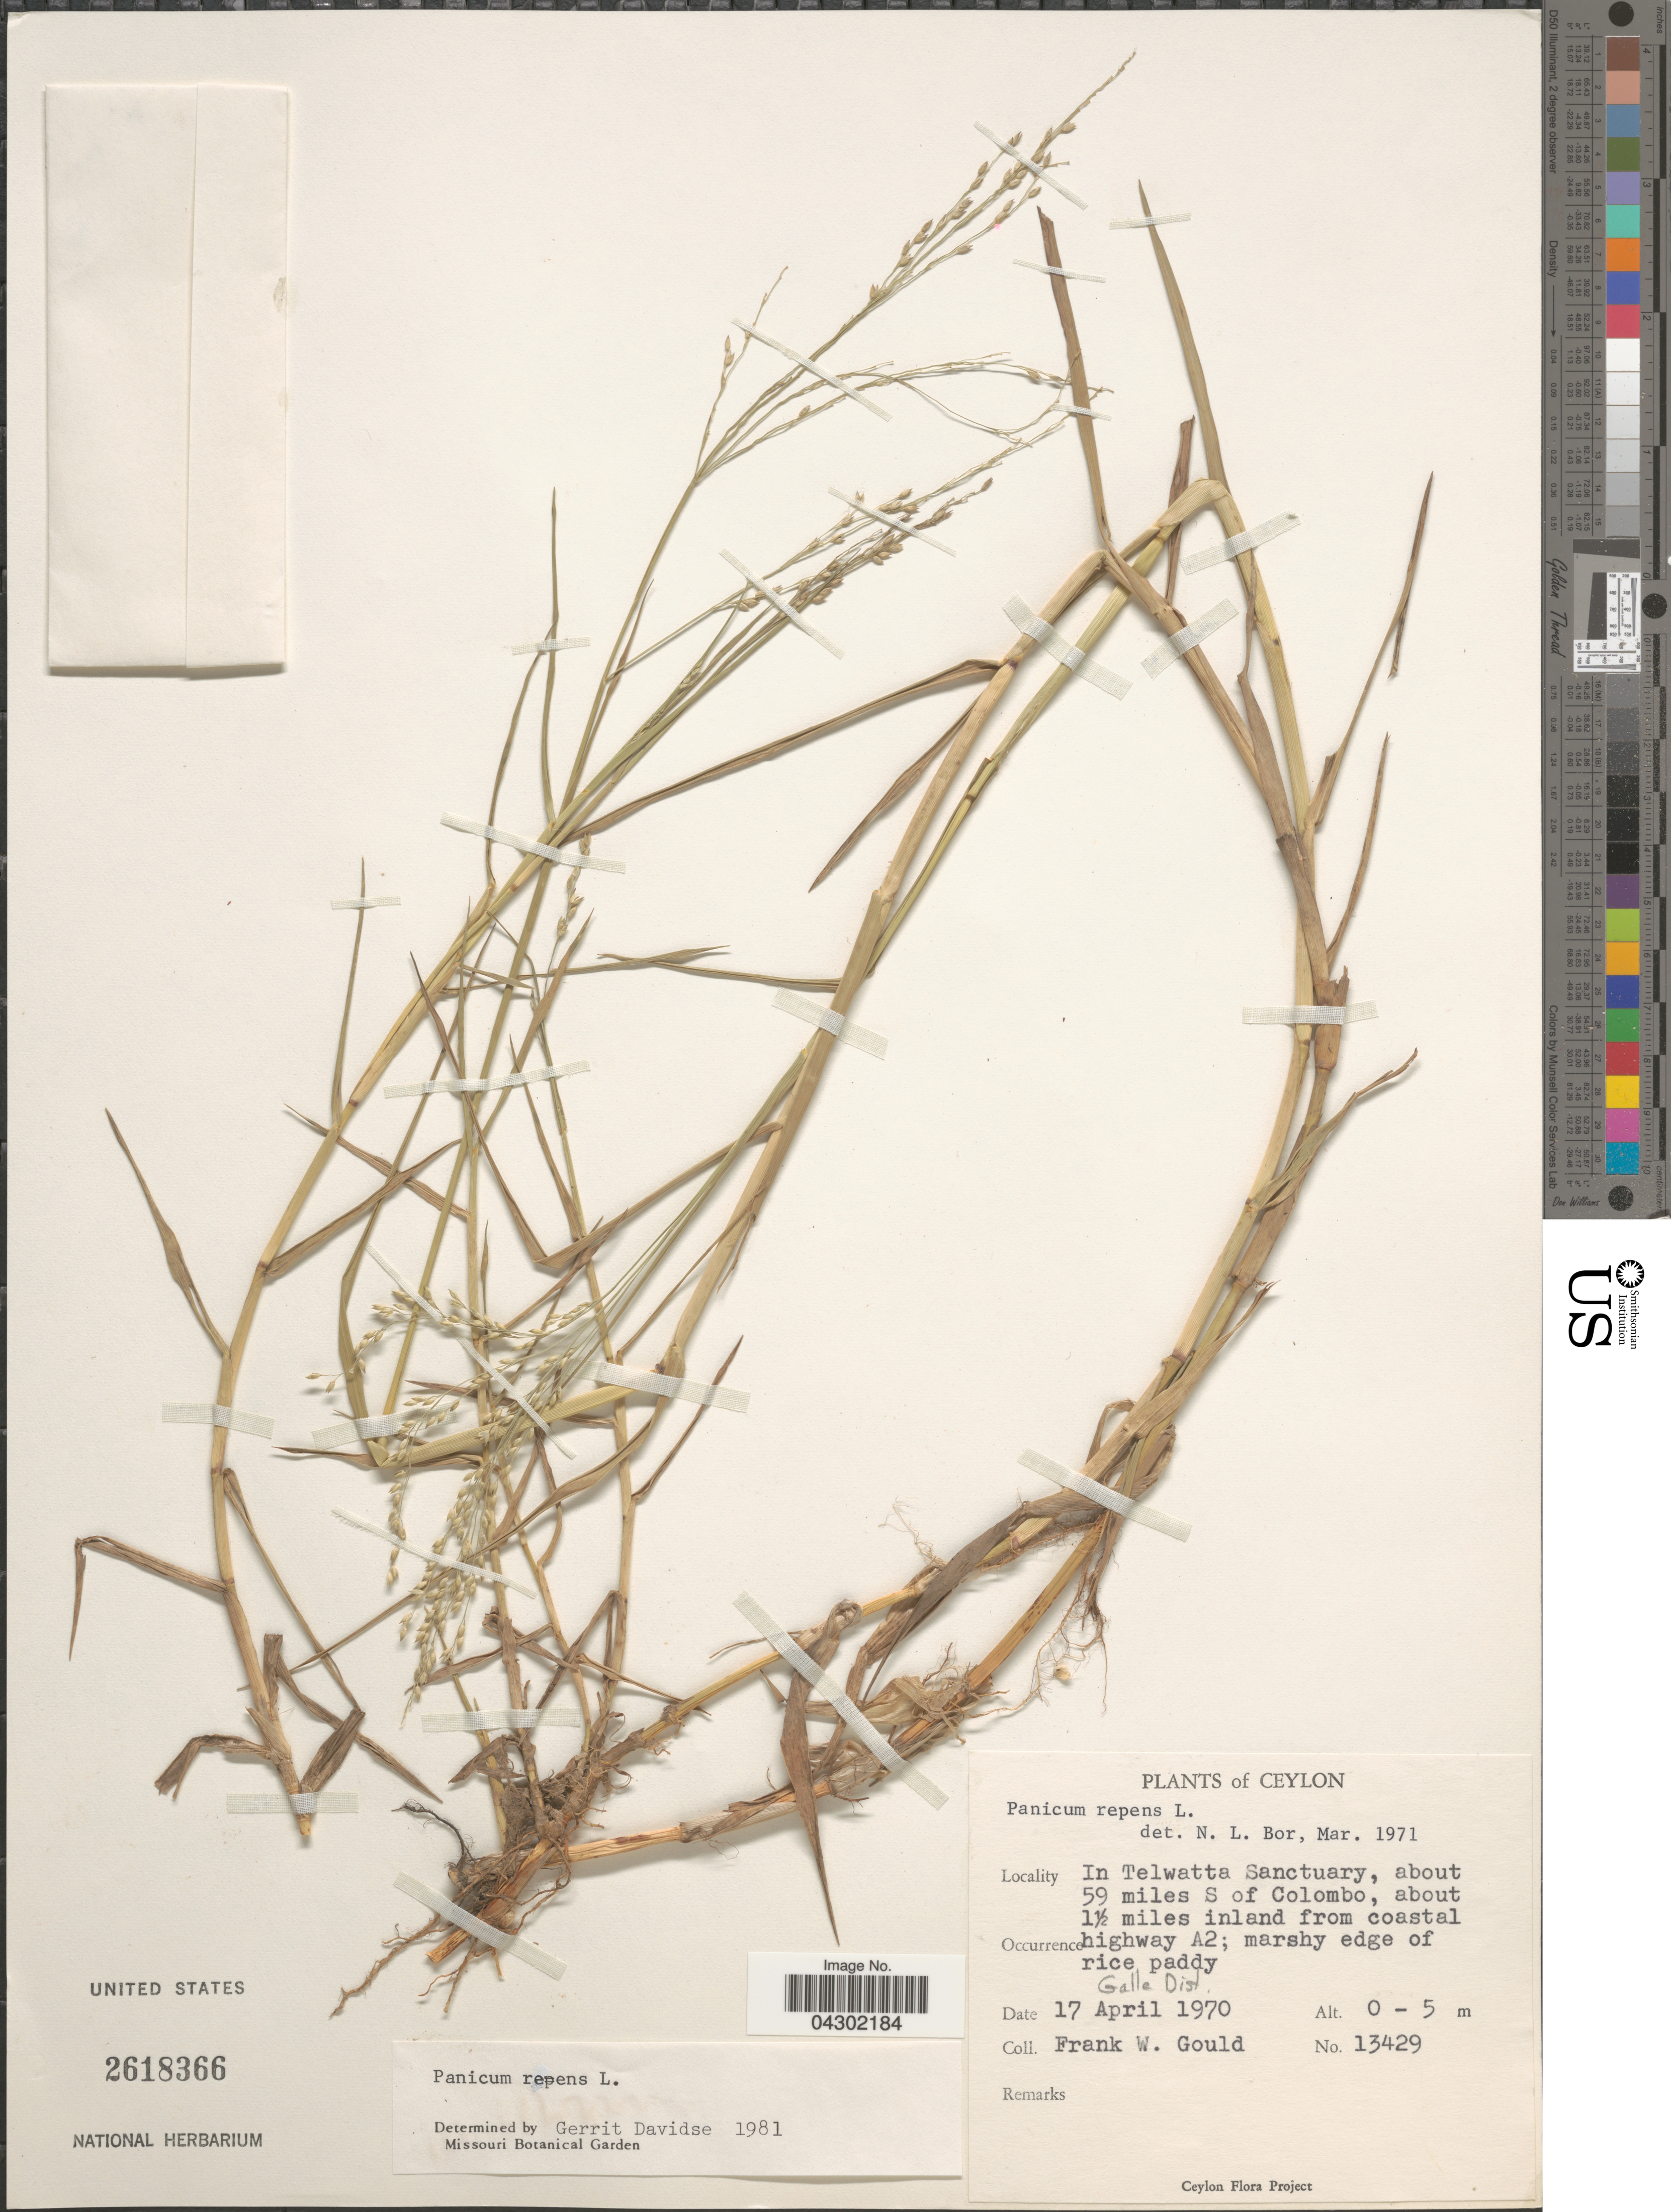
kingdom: Plantae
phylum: Tracheophyta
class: Liliopsida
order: Poales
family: Poaceae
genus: Panicum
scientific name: Panicum repens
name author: L.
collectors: F. W. Gould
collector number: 13429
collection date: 1970-04-17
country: Sri Lanka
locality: Ceylon. In Telwatta Sanctuary, about 59 miles S of Colorado, about 1½ miles inland from coastal highway A2. Galle Dist.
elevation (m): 0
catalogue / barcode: US 2618366